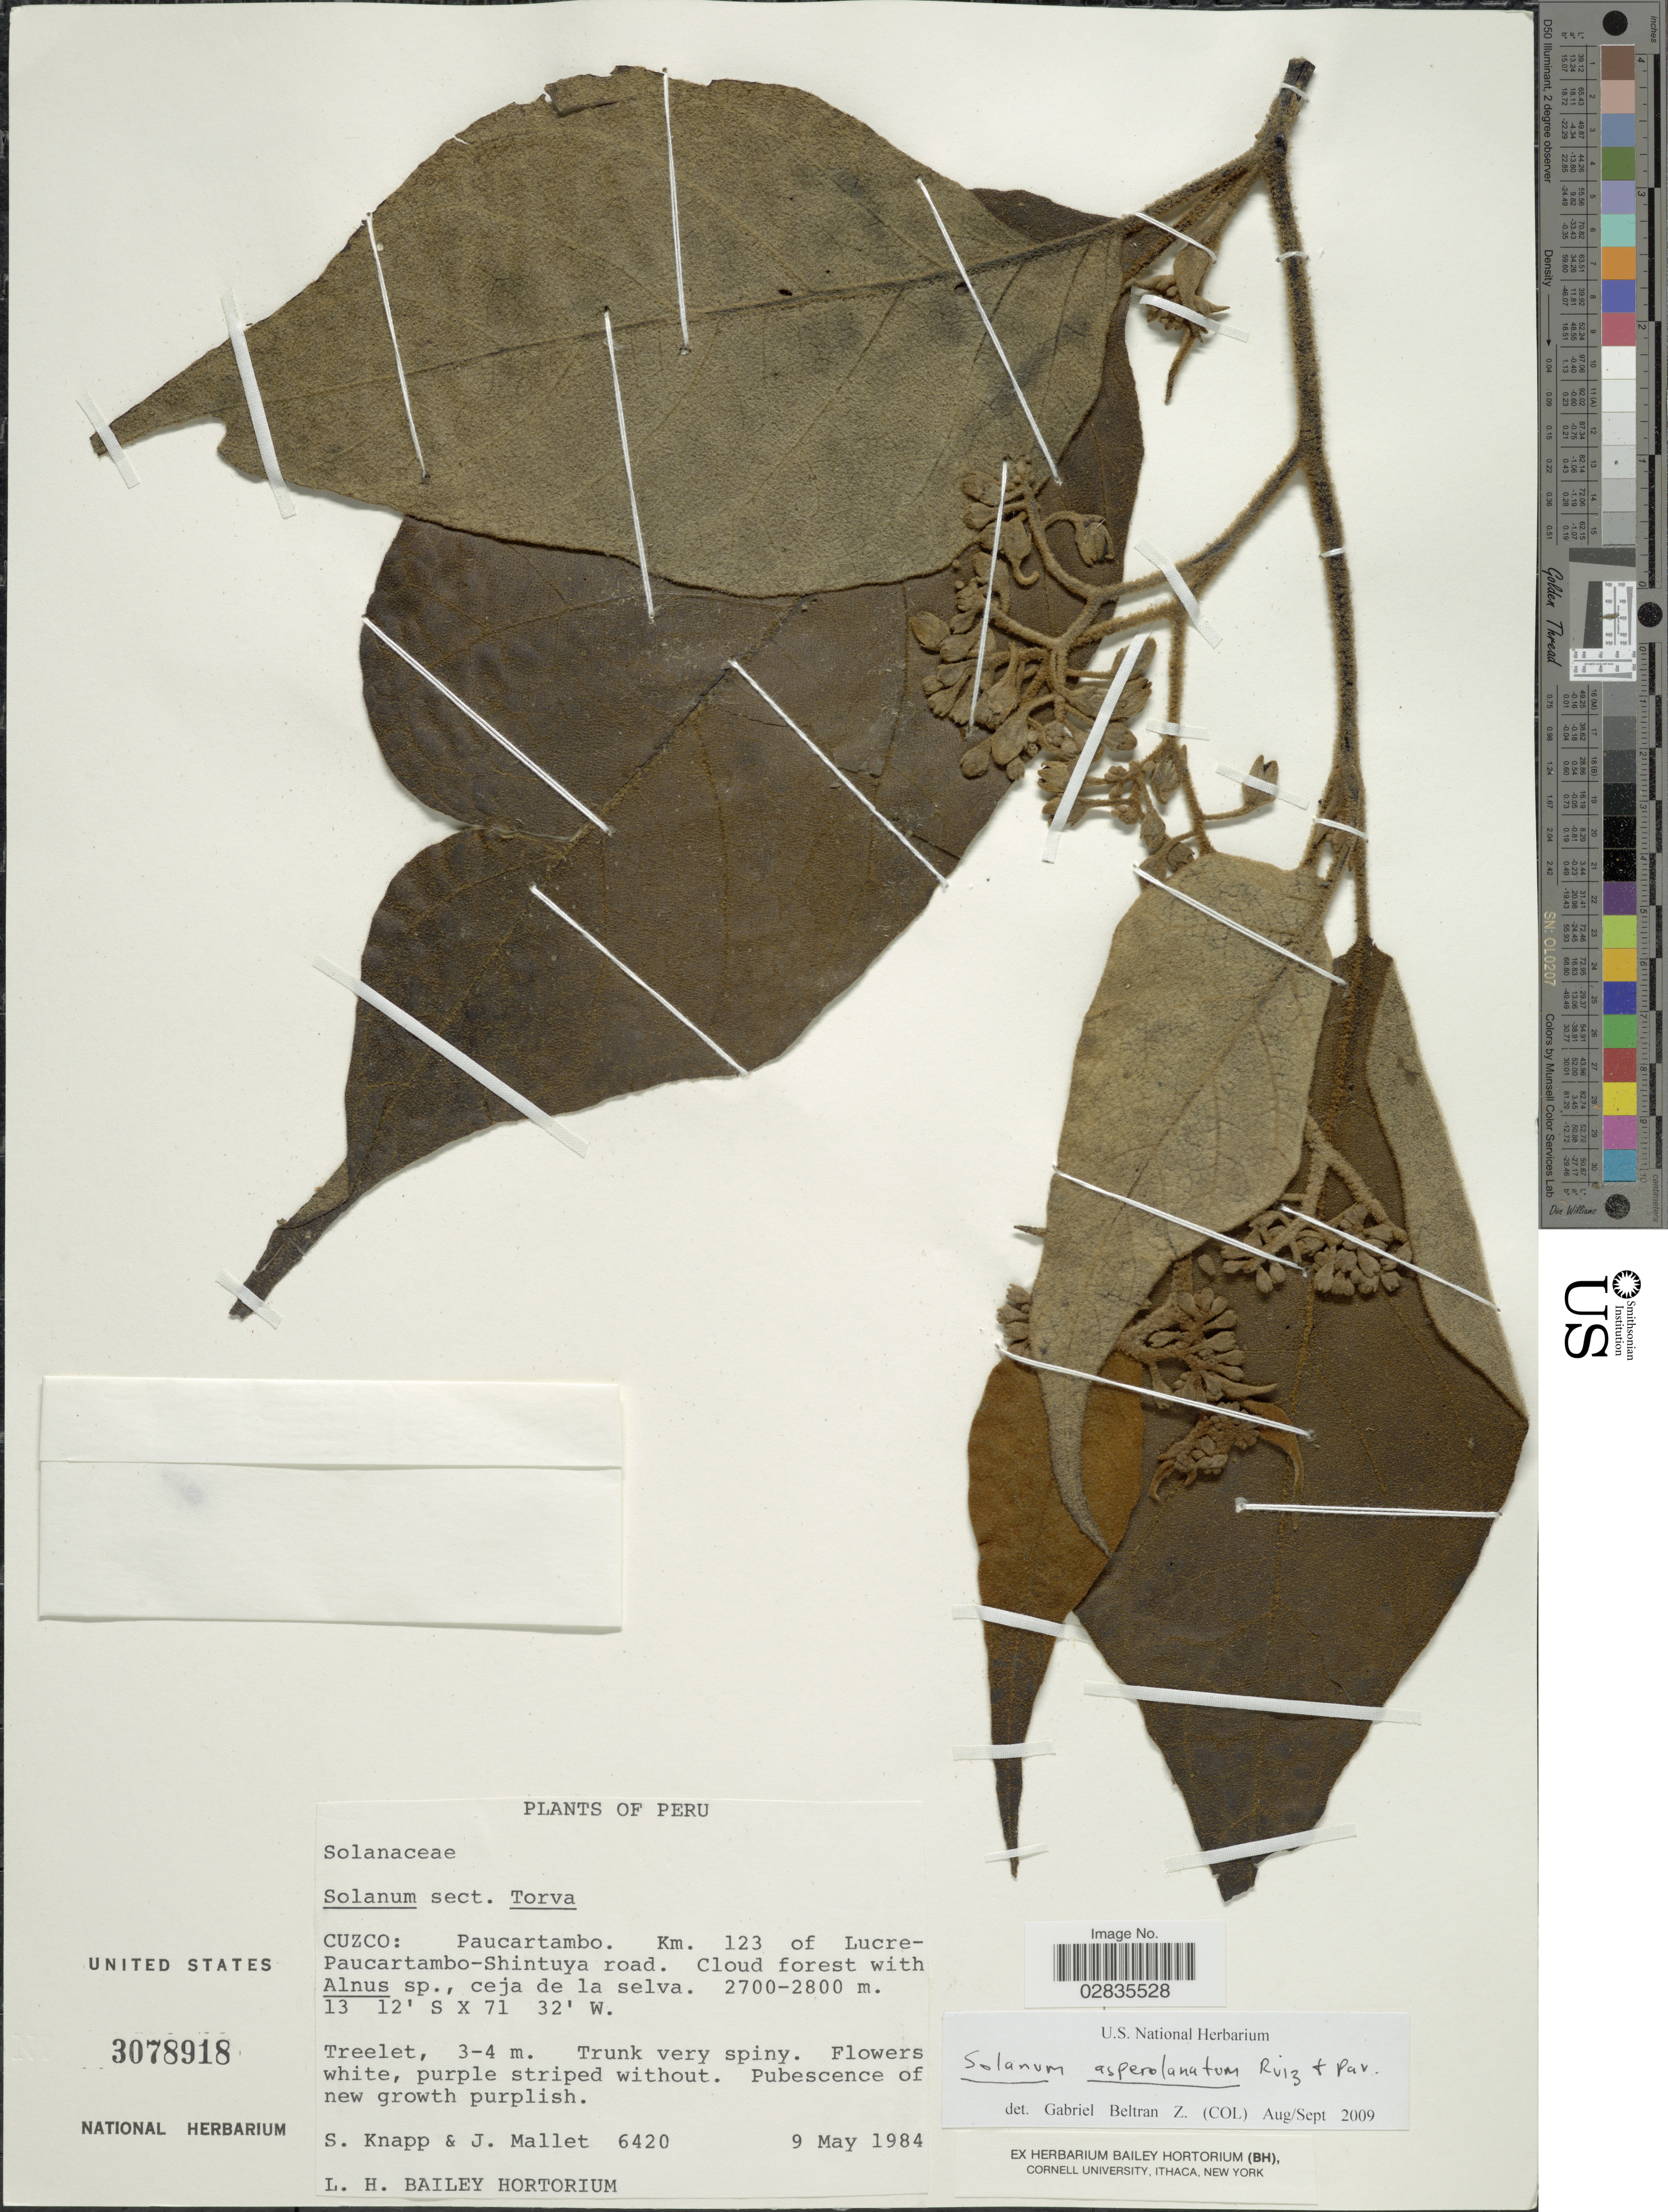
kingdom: Plantae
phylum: Tracheophyta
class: Magnoliopsida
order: Solanales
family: Solanaceae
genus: Solanum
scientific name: Solanum asperolanatum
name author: Ruiz & Pav.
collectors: S. Knapp & J. Mallet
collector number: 6420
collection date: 1984-05-09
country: Peru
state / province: Cusco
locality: Paucartambo, Km. 123 of Lucre-Paucartambo-Shintuya road.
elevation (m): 2700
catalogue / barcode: US 3078918